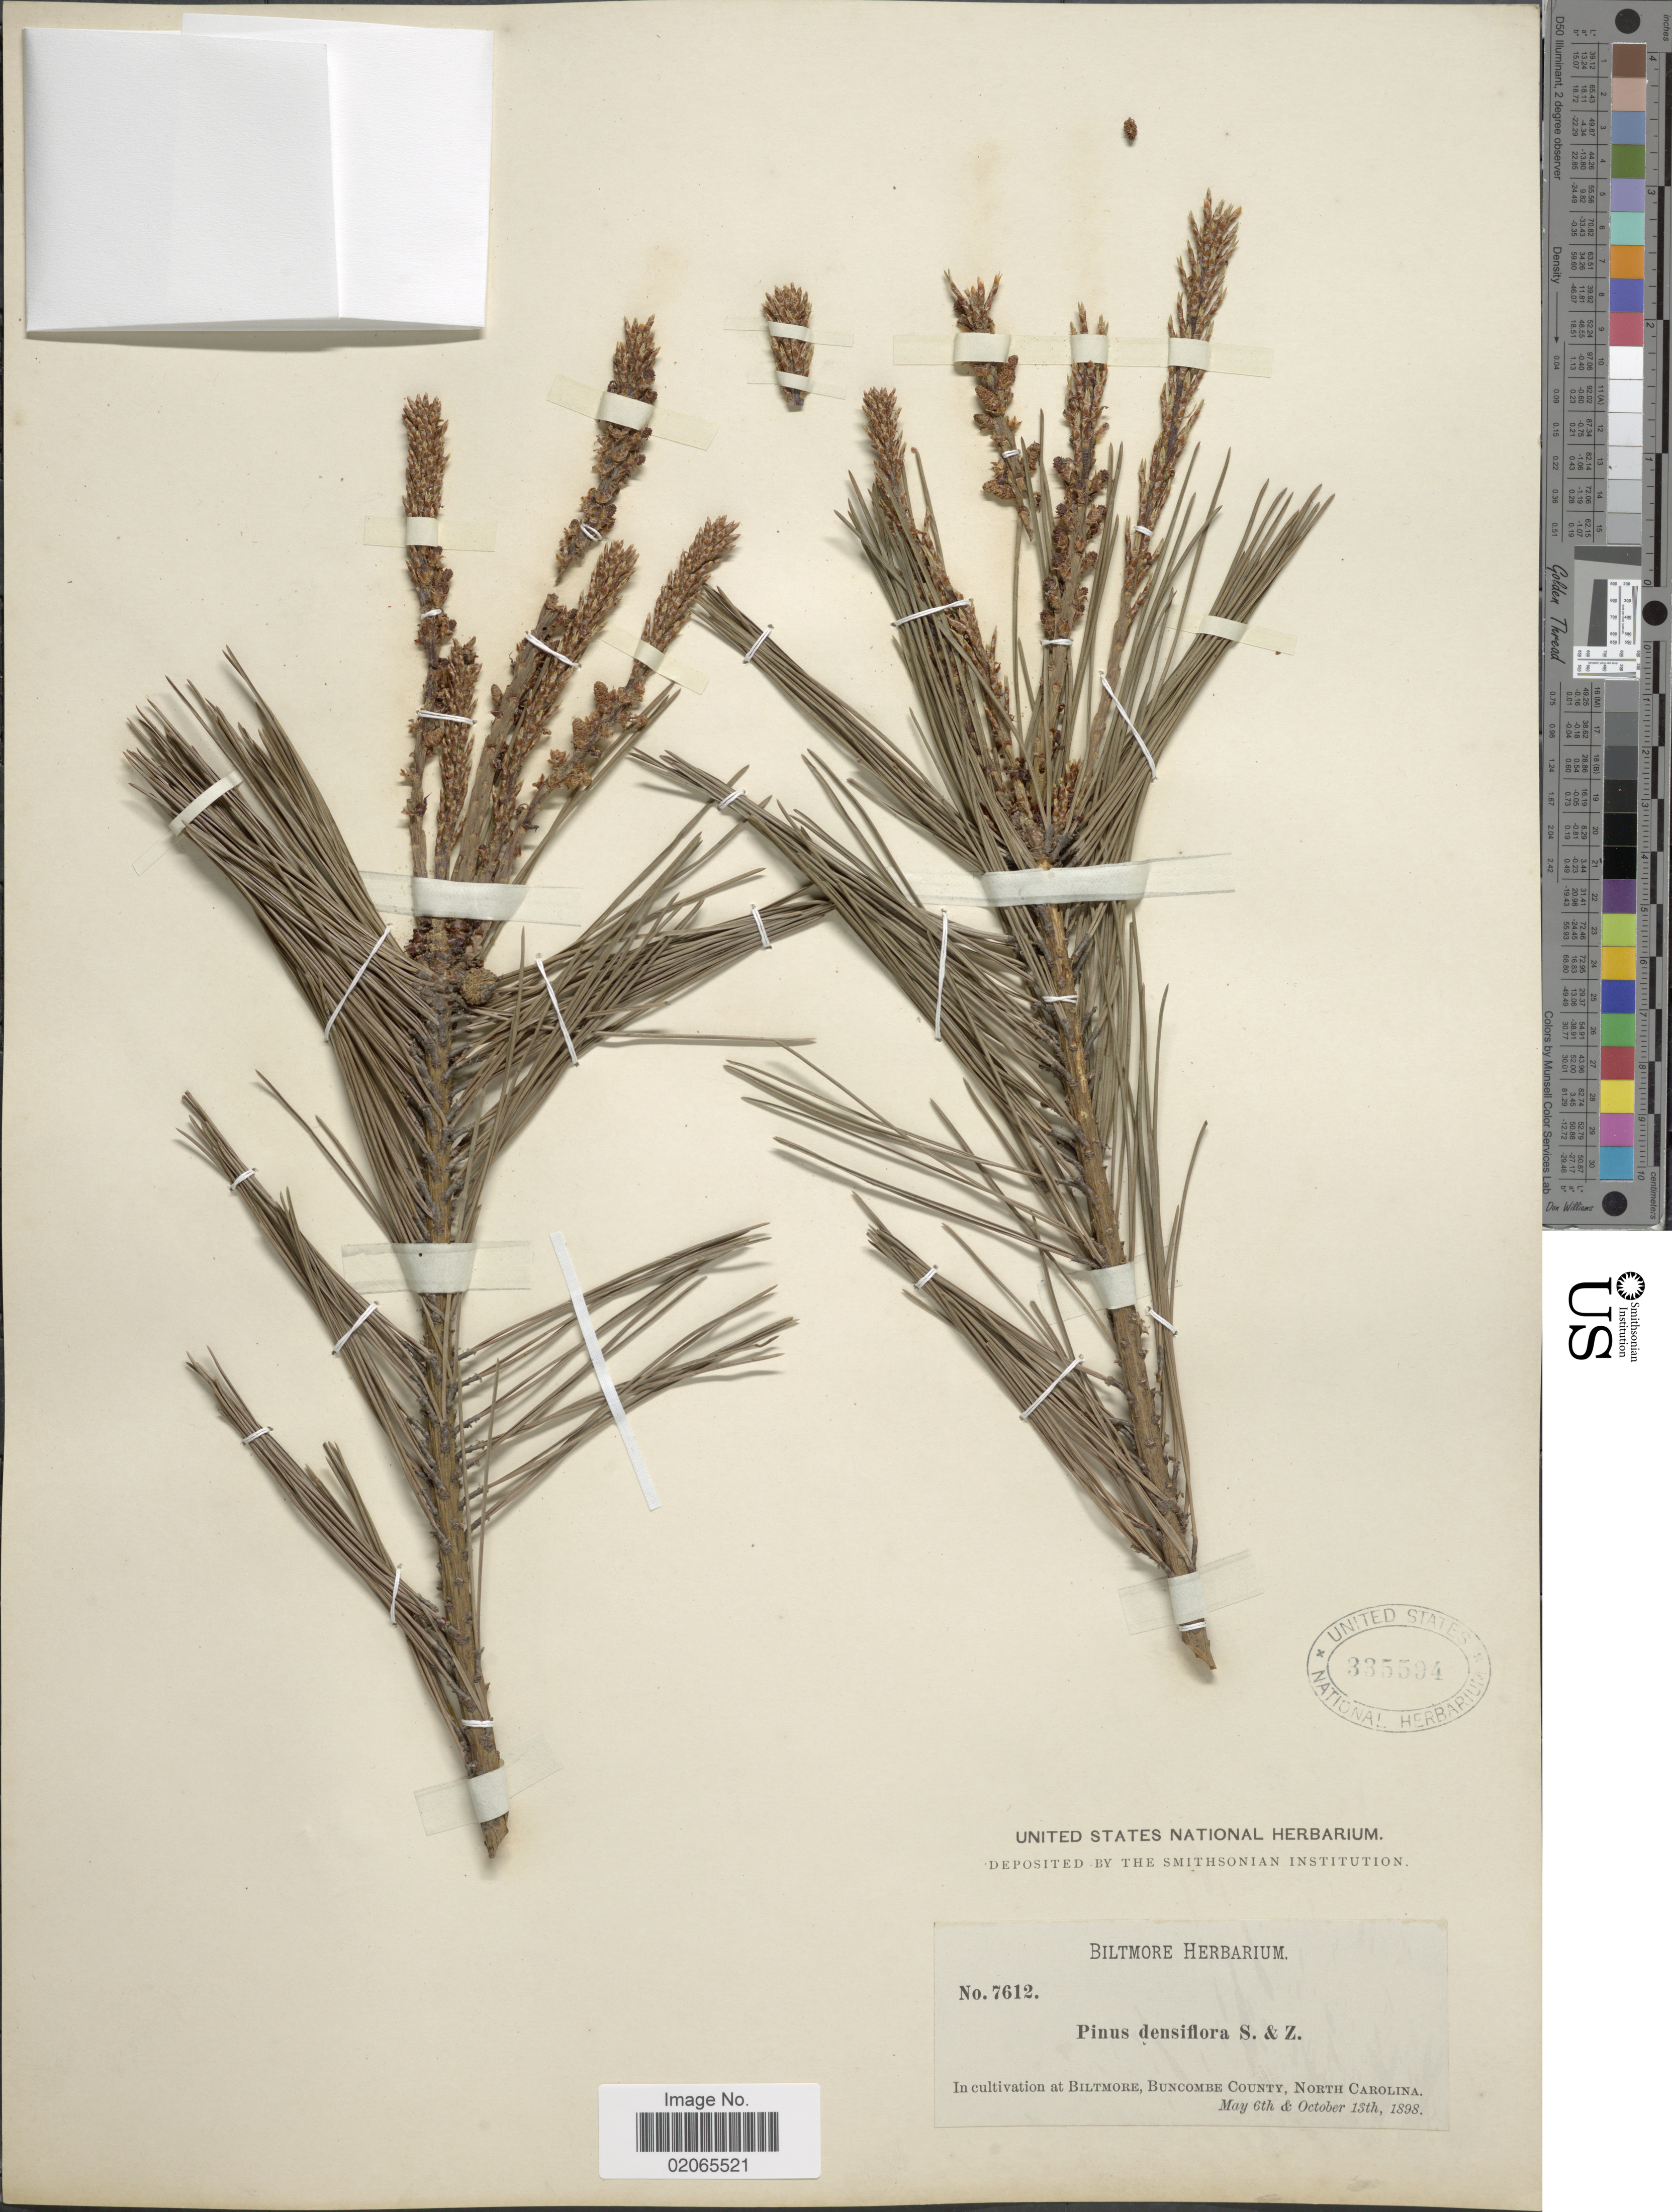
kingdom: Plantae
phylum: Tracheophyta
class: Pinopsida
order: Pinales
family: Pinaceae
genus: Pinus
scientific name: Pinus densiflora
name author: Siebold & Zucc.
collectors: ex herb. Biltmore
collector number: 7612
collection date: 1898-05-06/1898-10-13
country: United States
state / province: North Carolina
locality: In cultivation at Biltmore, Buncombe County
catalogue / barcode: US 335594